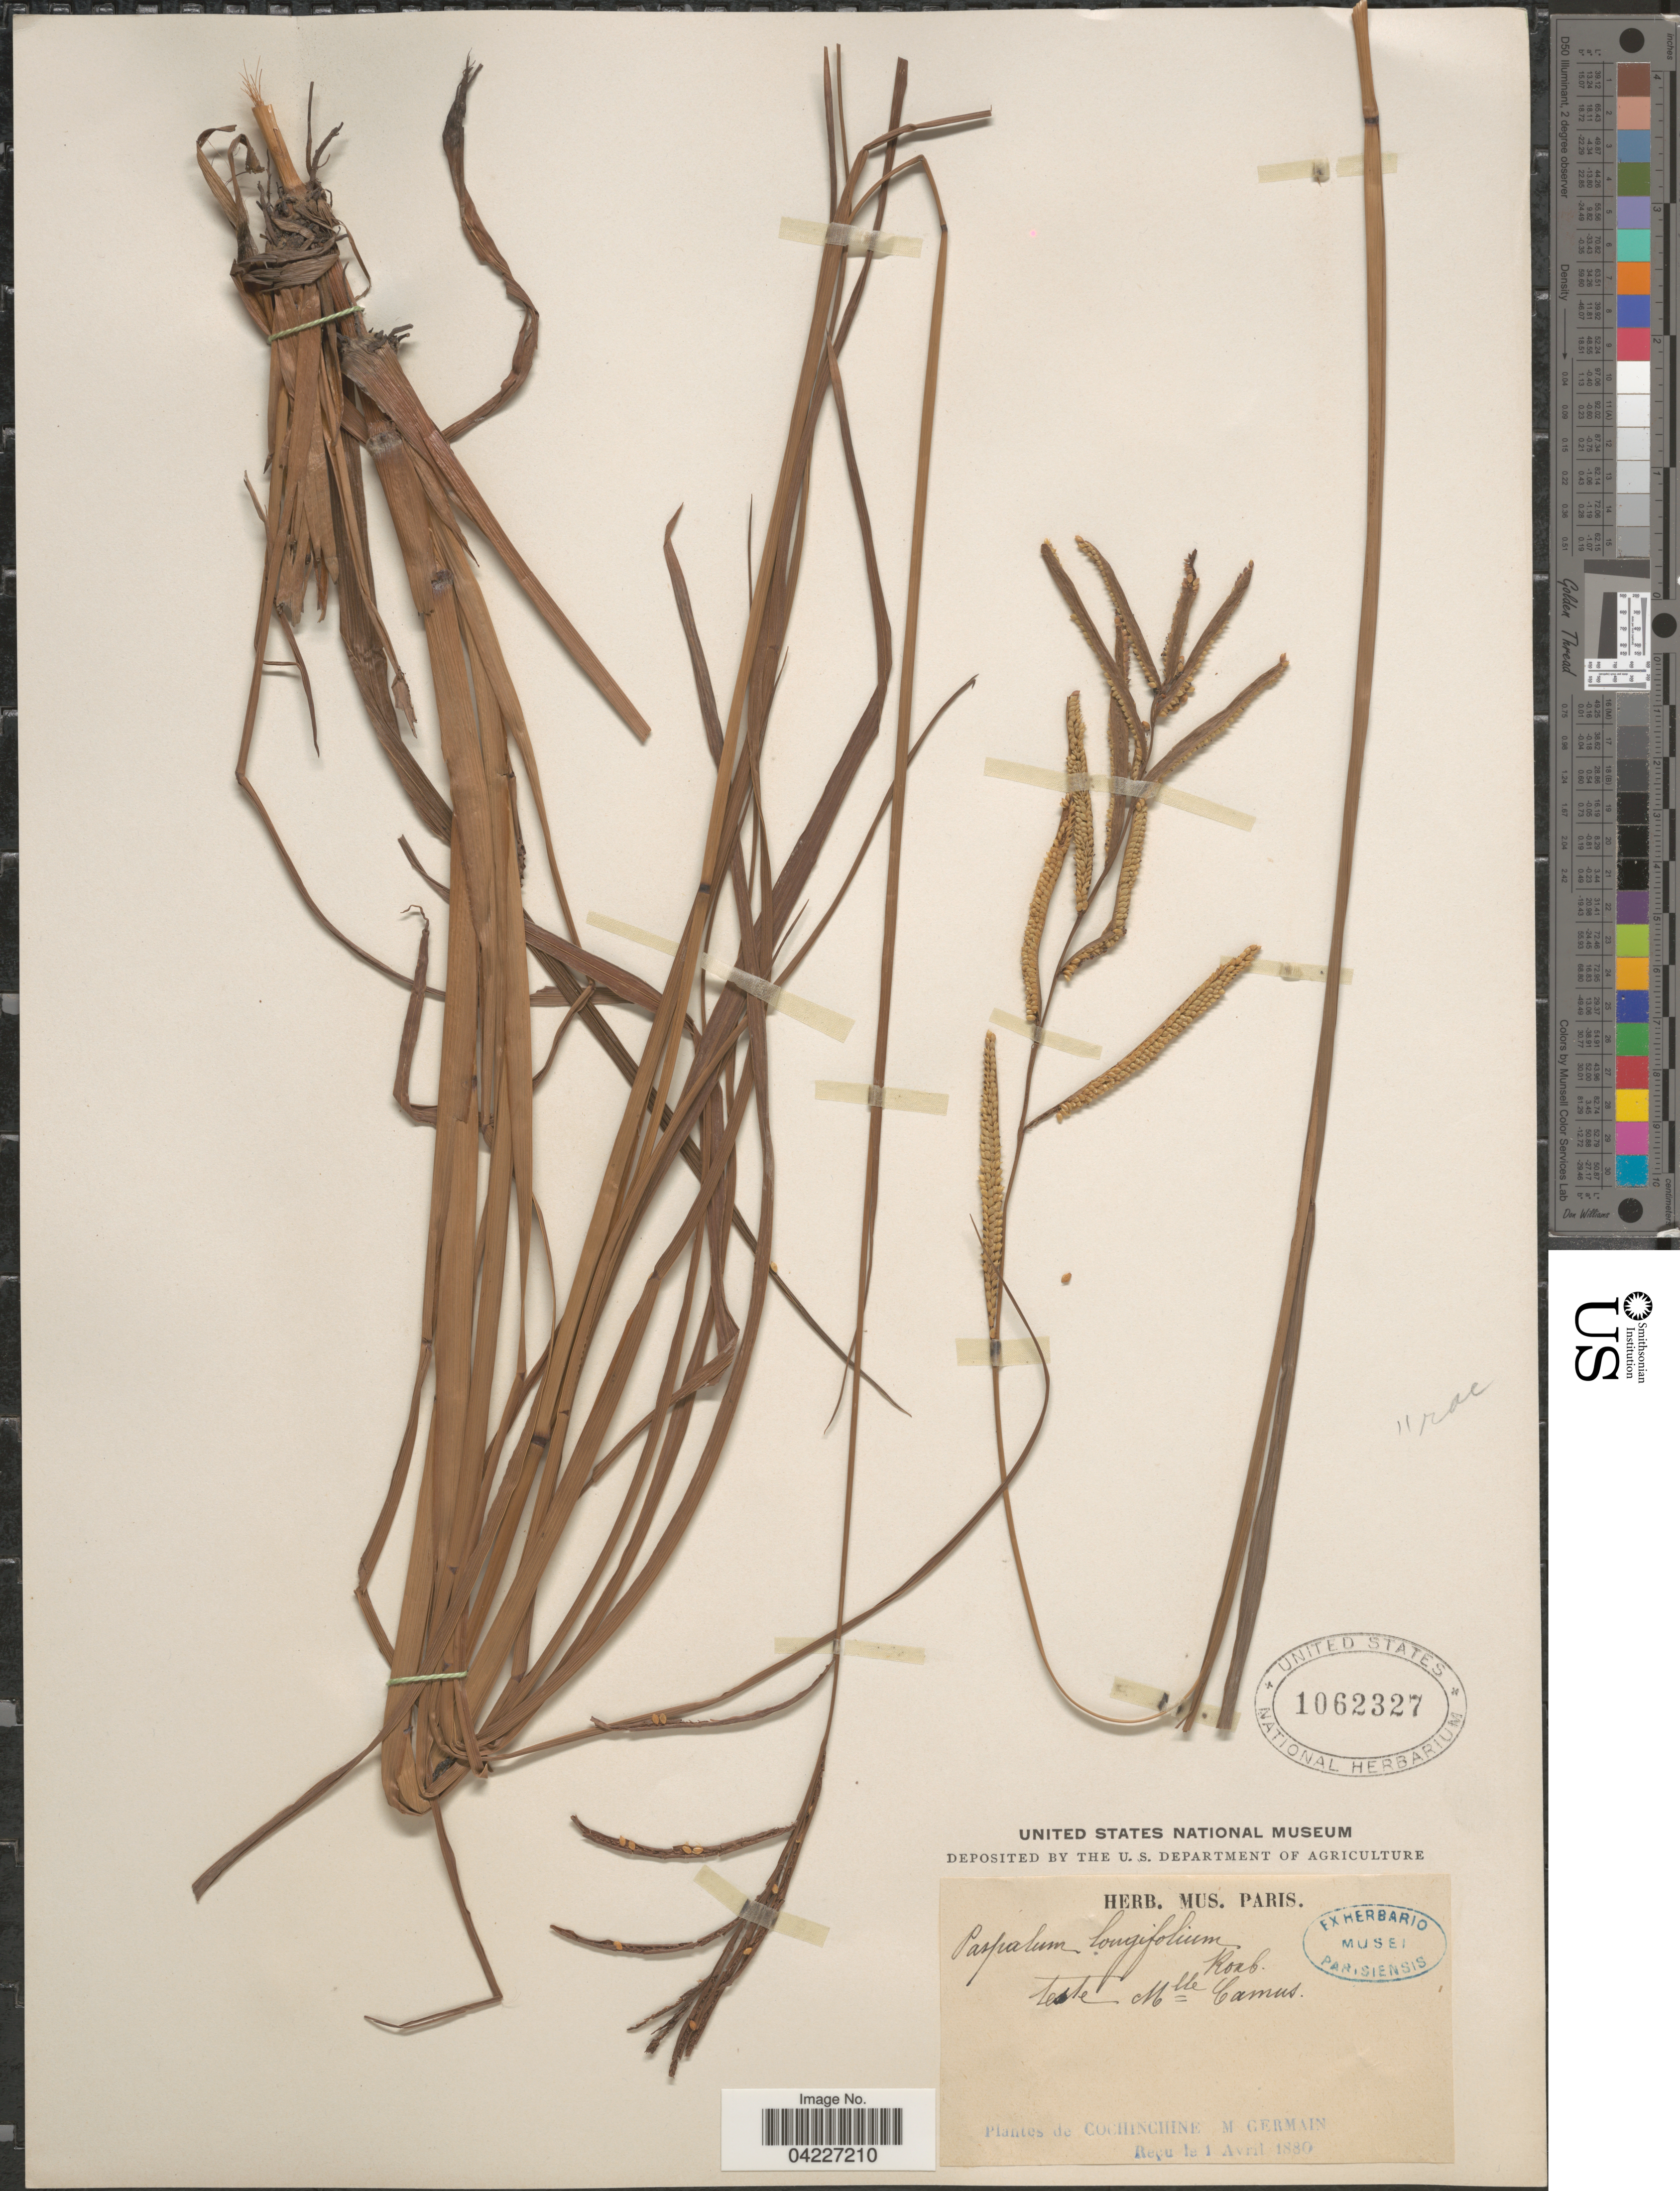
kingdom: Plantae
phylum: Tracheophyta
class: Liliopsida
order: Poales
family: Poaceae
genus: Paspalum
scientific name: Paspalum longifolium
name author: Roxb.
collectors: M. Germain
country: Vietnam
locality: Cochinchine.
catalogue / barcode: US 1062327